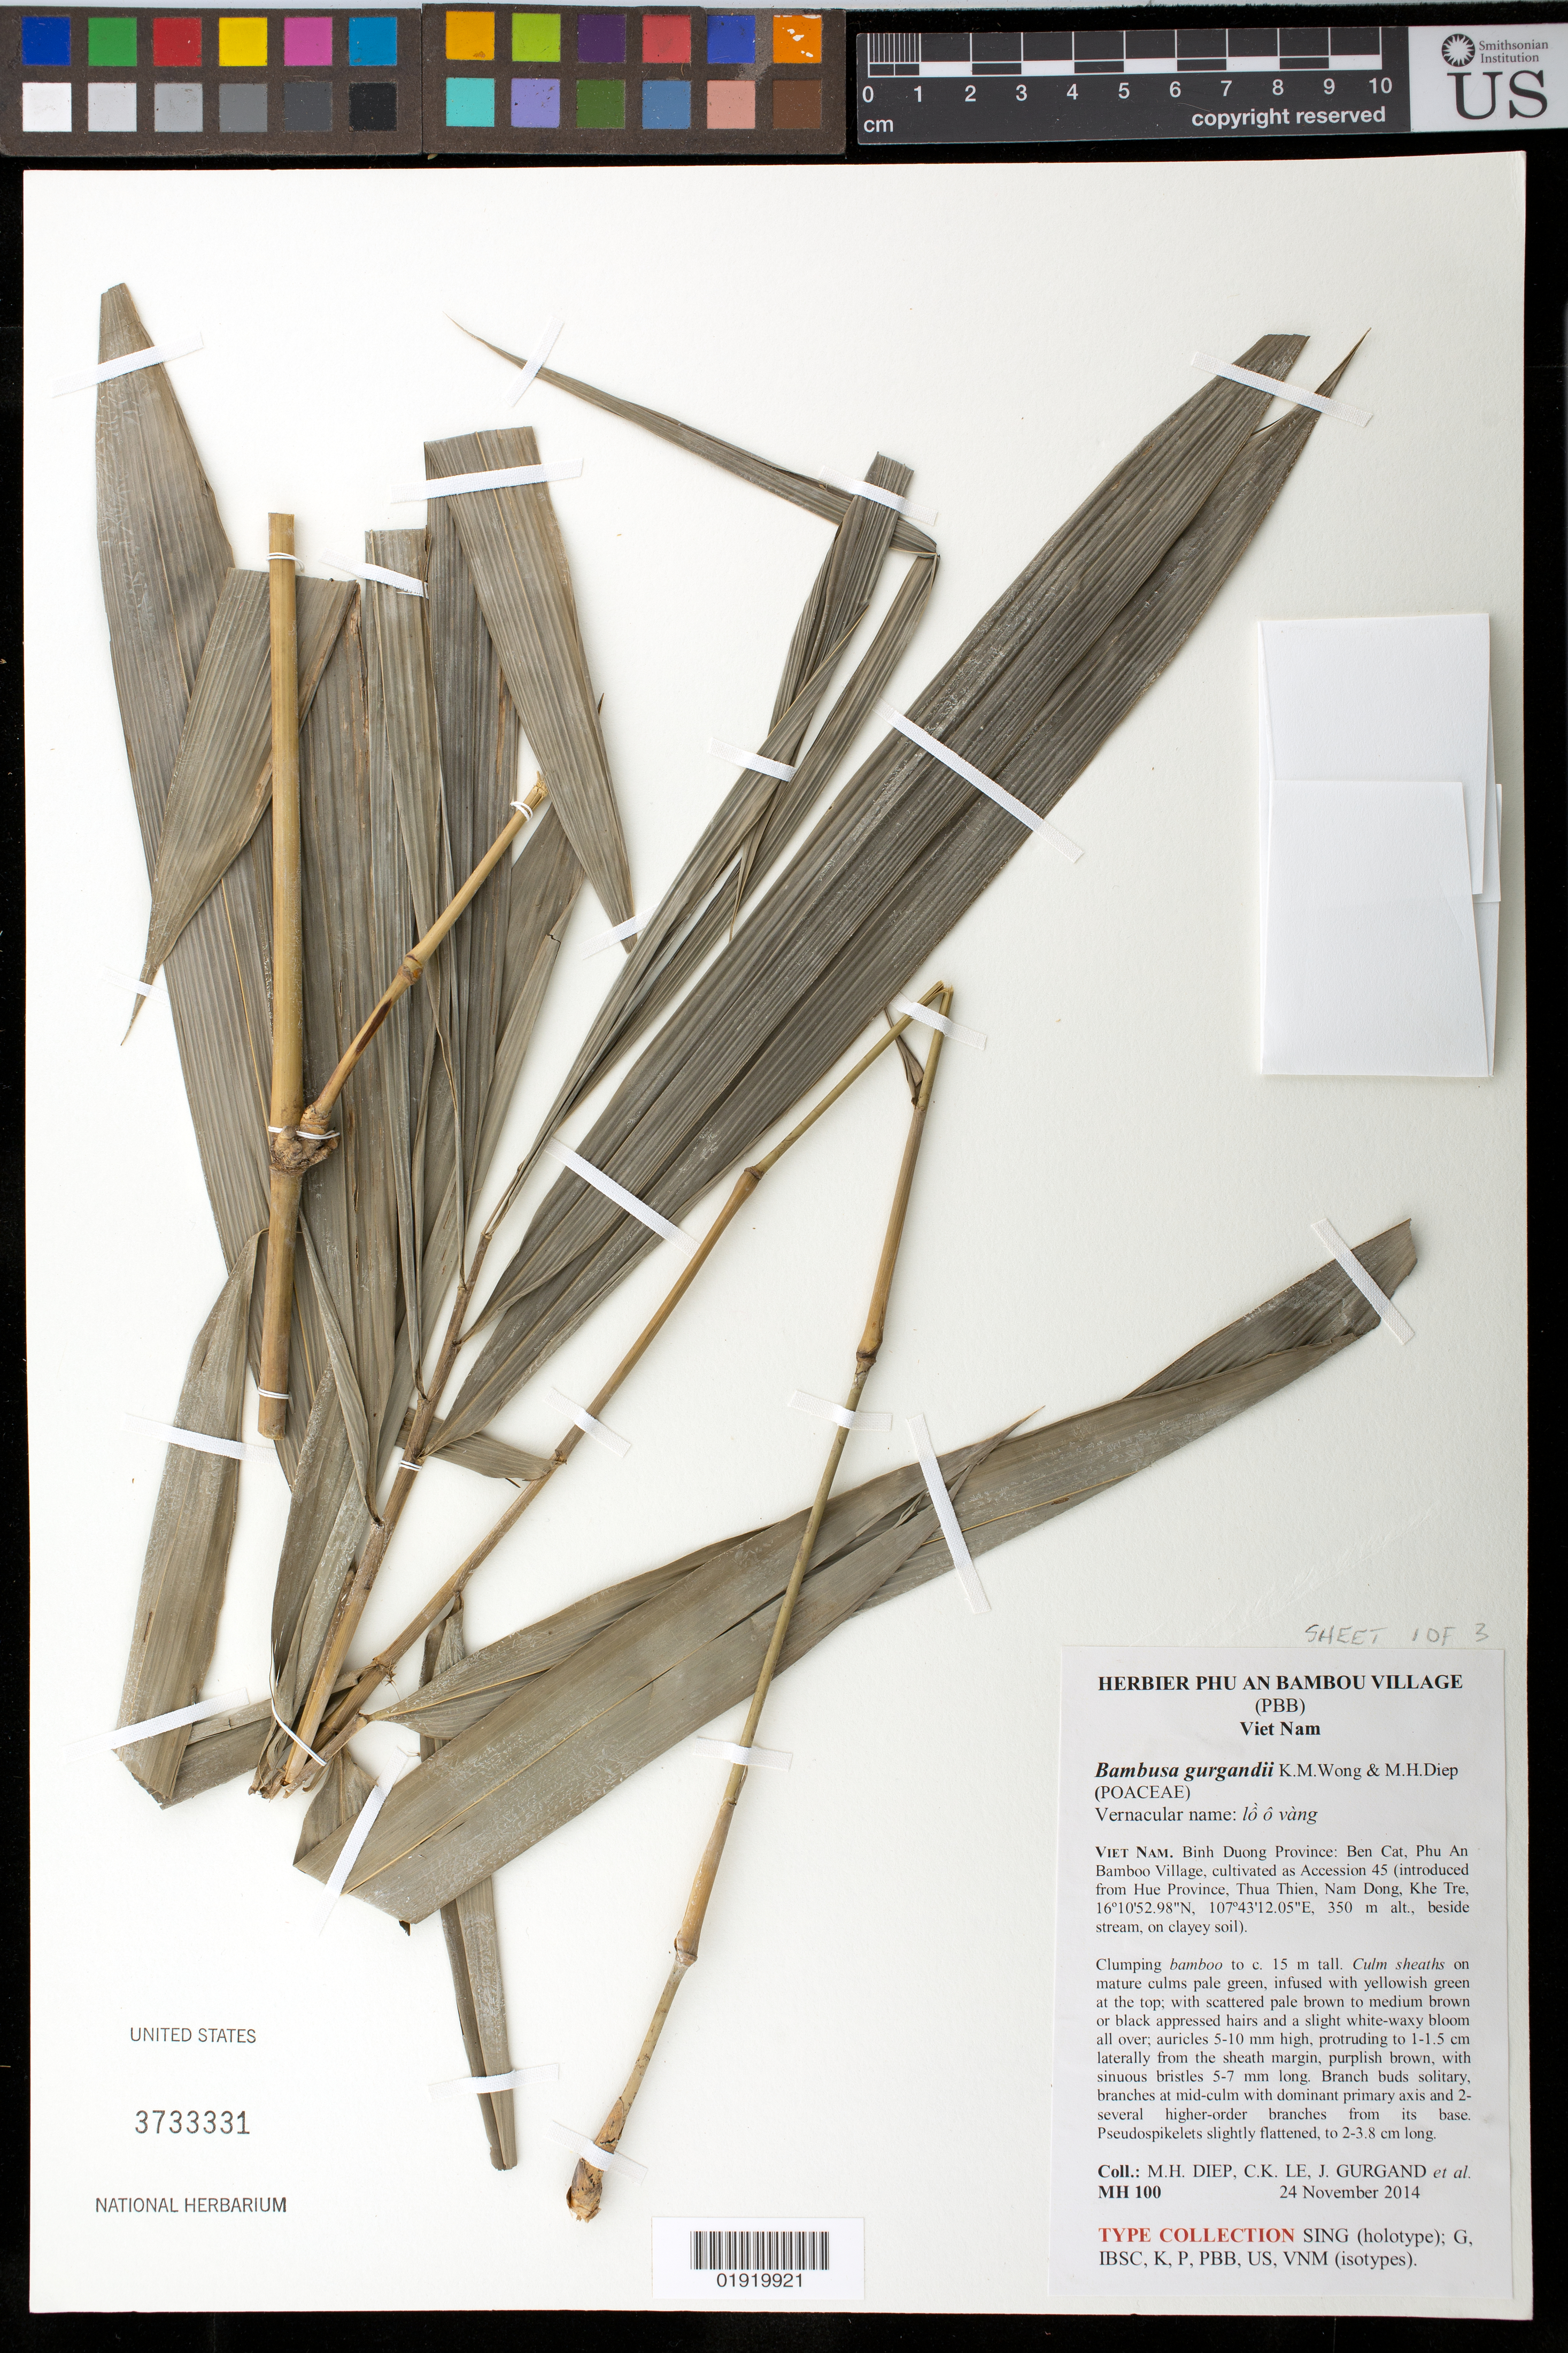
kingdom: Plantae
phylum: Tracheophyta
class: Liliopsida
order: Poales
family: Poaceae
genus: Bambusa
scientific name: Bambusa gurgandii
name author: K.M. Wong & Diep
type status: Isotype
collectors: M. H. Diep et al.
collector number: MH 100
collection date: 2014-11-24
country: Vietnam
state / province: Binh Duong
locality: Binh Duong Province: Ben Cat, Phu An Bamboo Village, cultivated as Accession 45 (introduced from Hue Province, Thua Thien, Nam Dong, Khe Tre)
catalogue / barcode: US 3733331